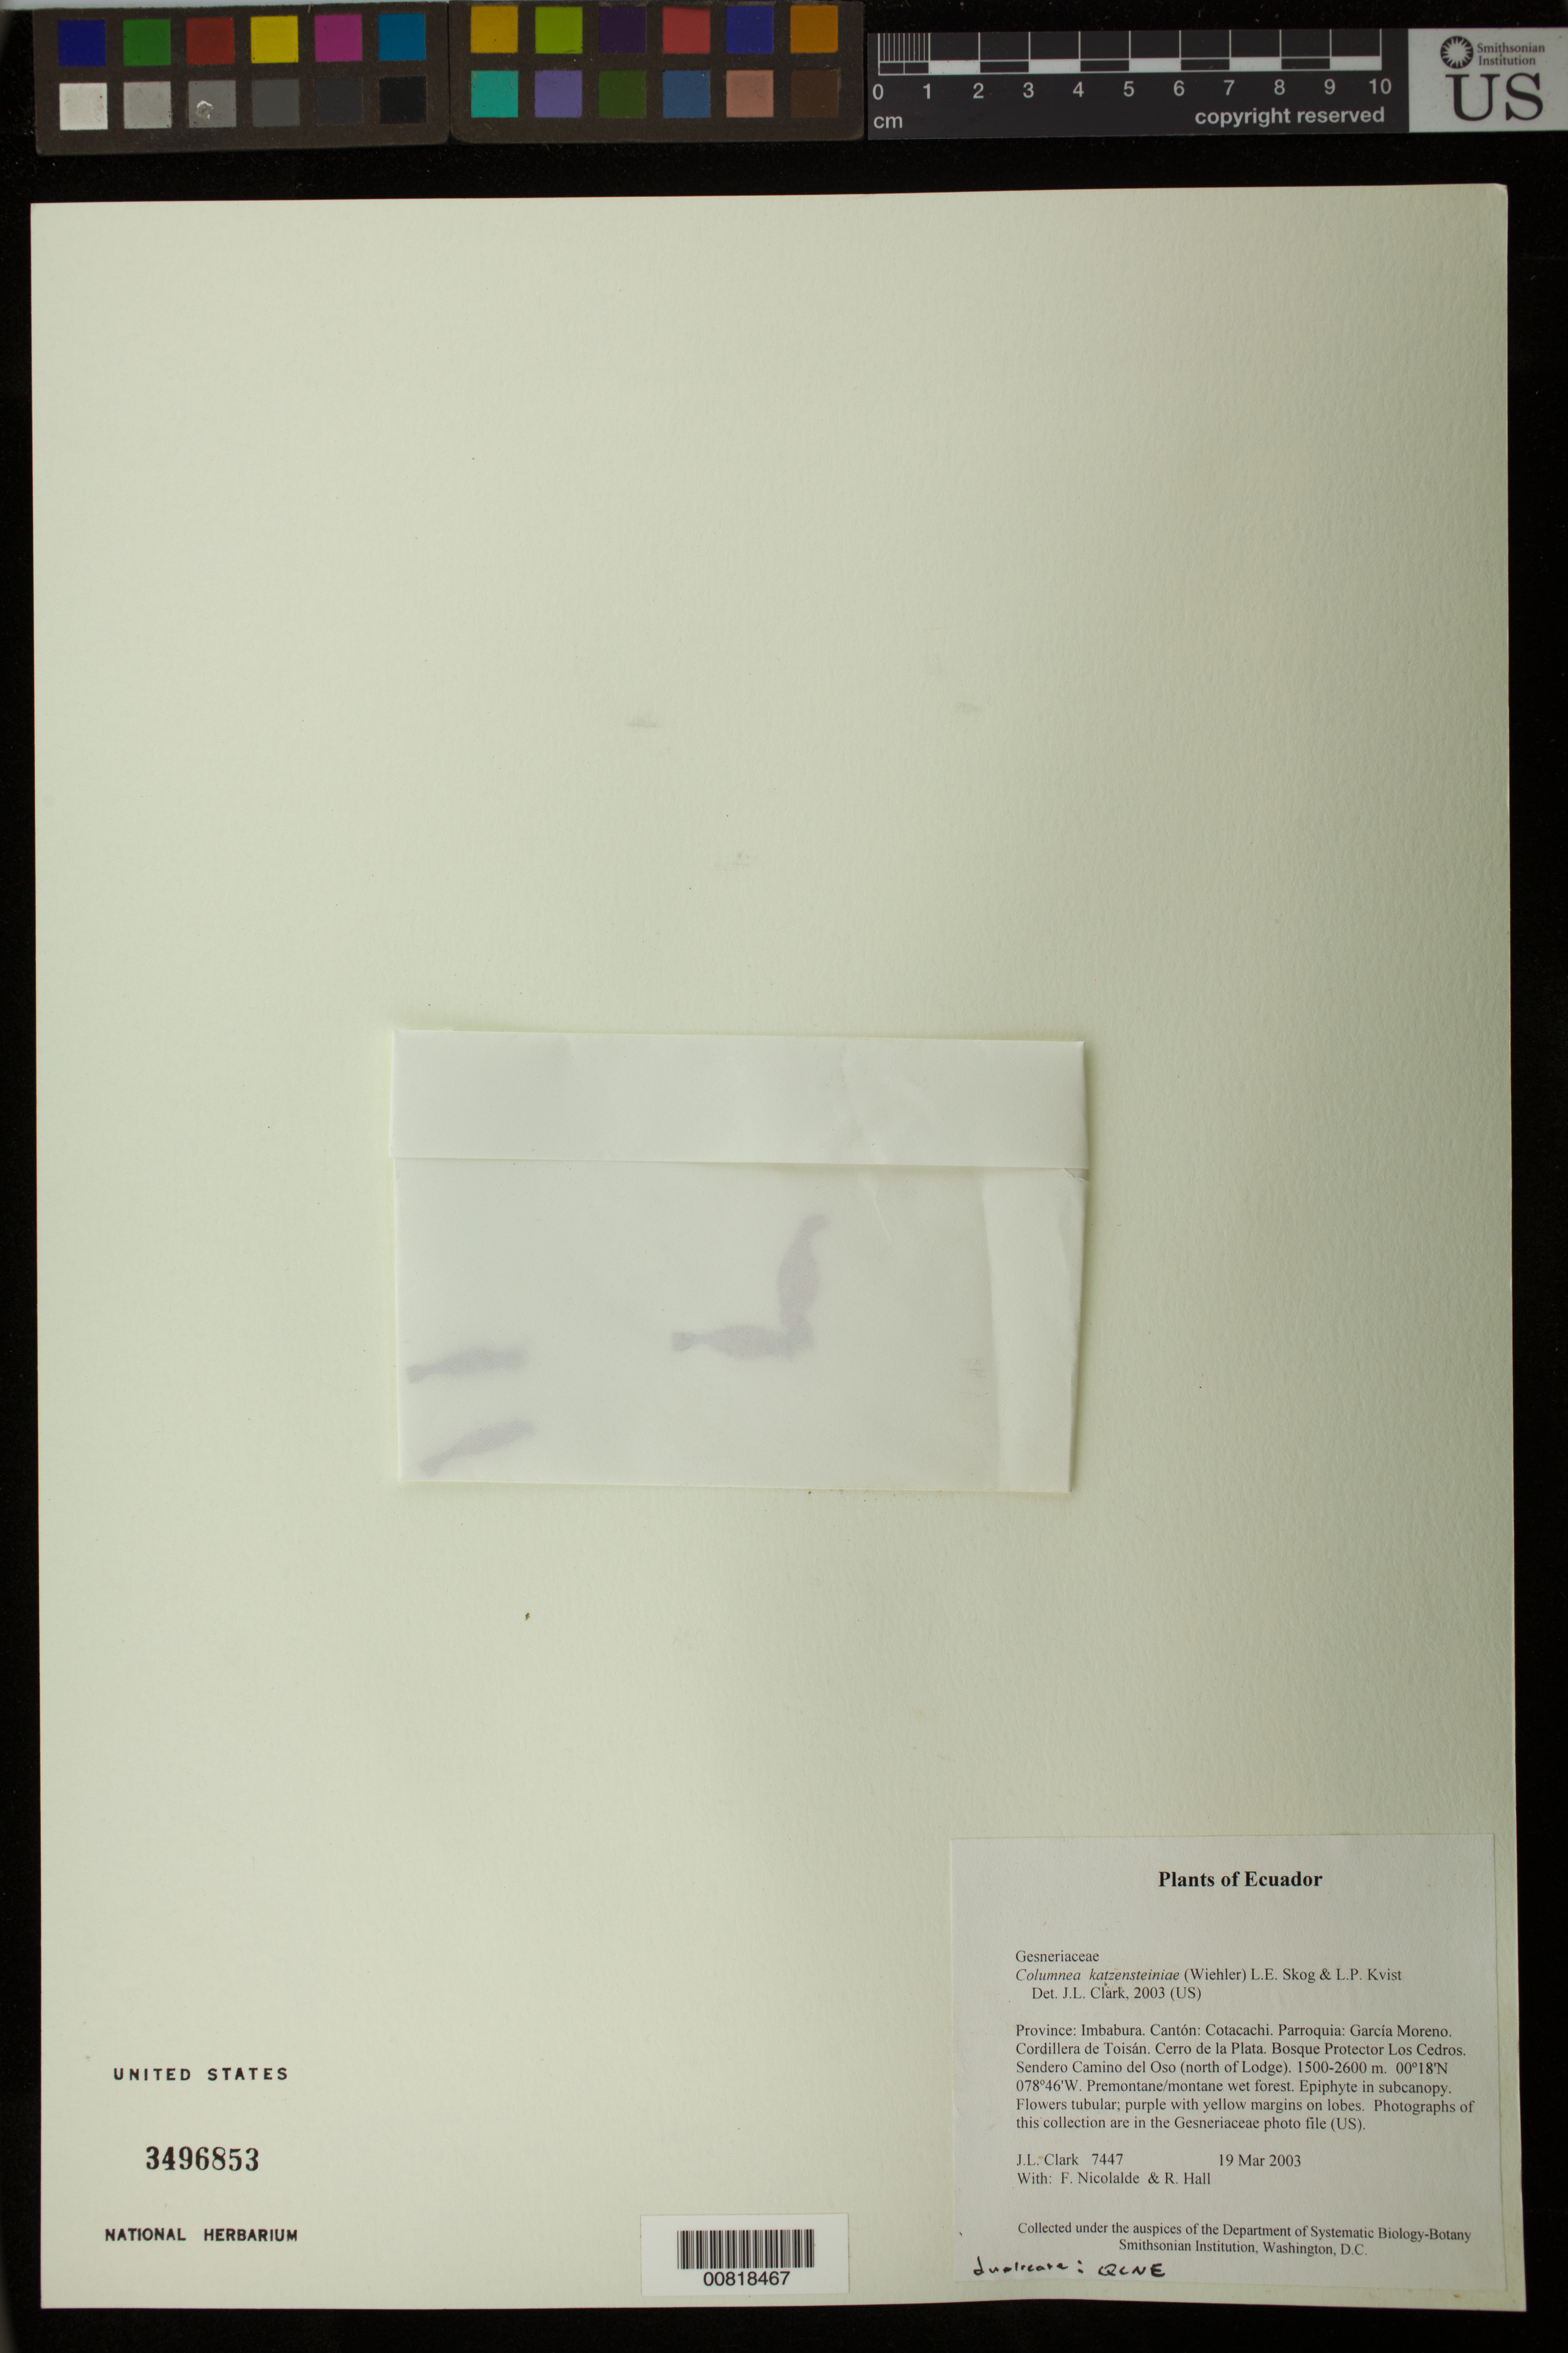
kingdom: Plantae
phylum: Tracheophyta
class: Magnoliopsida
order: Lamiales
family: Gesneriaceae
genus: Columnea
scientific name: Columnea katzensteiniae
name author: (Wiehler) L.E. Skog & L.P. Kvist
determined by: Clark, J. L., (SEL), The Marie Selby Botanical Garden (UNITED STATES)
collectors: J. L. Clark, F. Nicolalde & R. Hall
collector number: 7447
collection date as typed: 19 Mar 2003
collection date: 2003-03-19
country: Ecuador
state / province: Imbabura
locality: Cotacachi. Parroquia: García Moreno. Cordillera de Toisán. Cerro de la Plata. Bosque Protector Los Cedros. Sendero Camino del Oso (north of Lodge).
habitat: Premontane/montane wet forest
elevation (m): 1500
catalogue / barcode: US 3496853